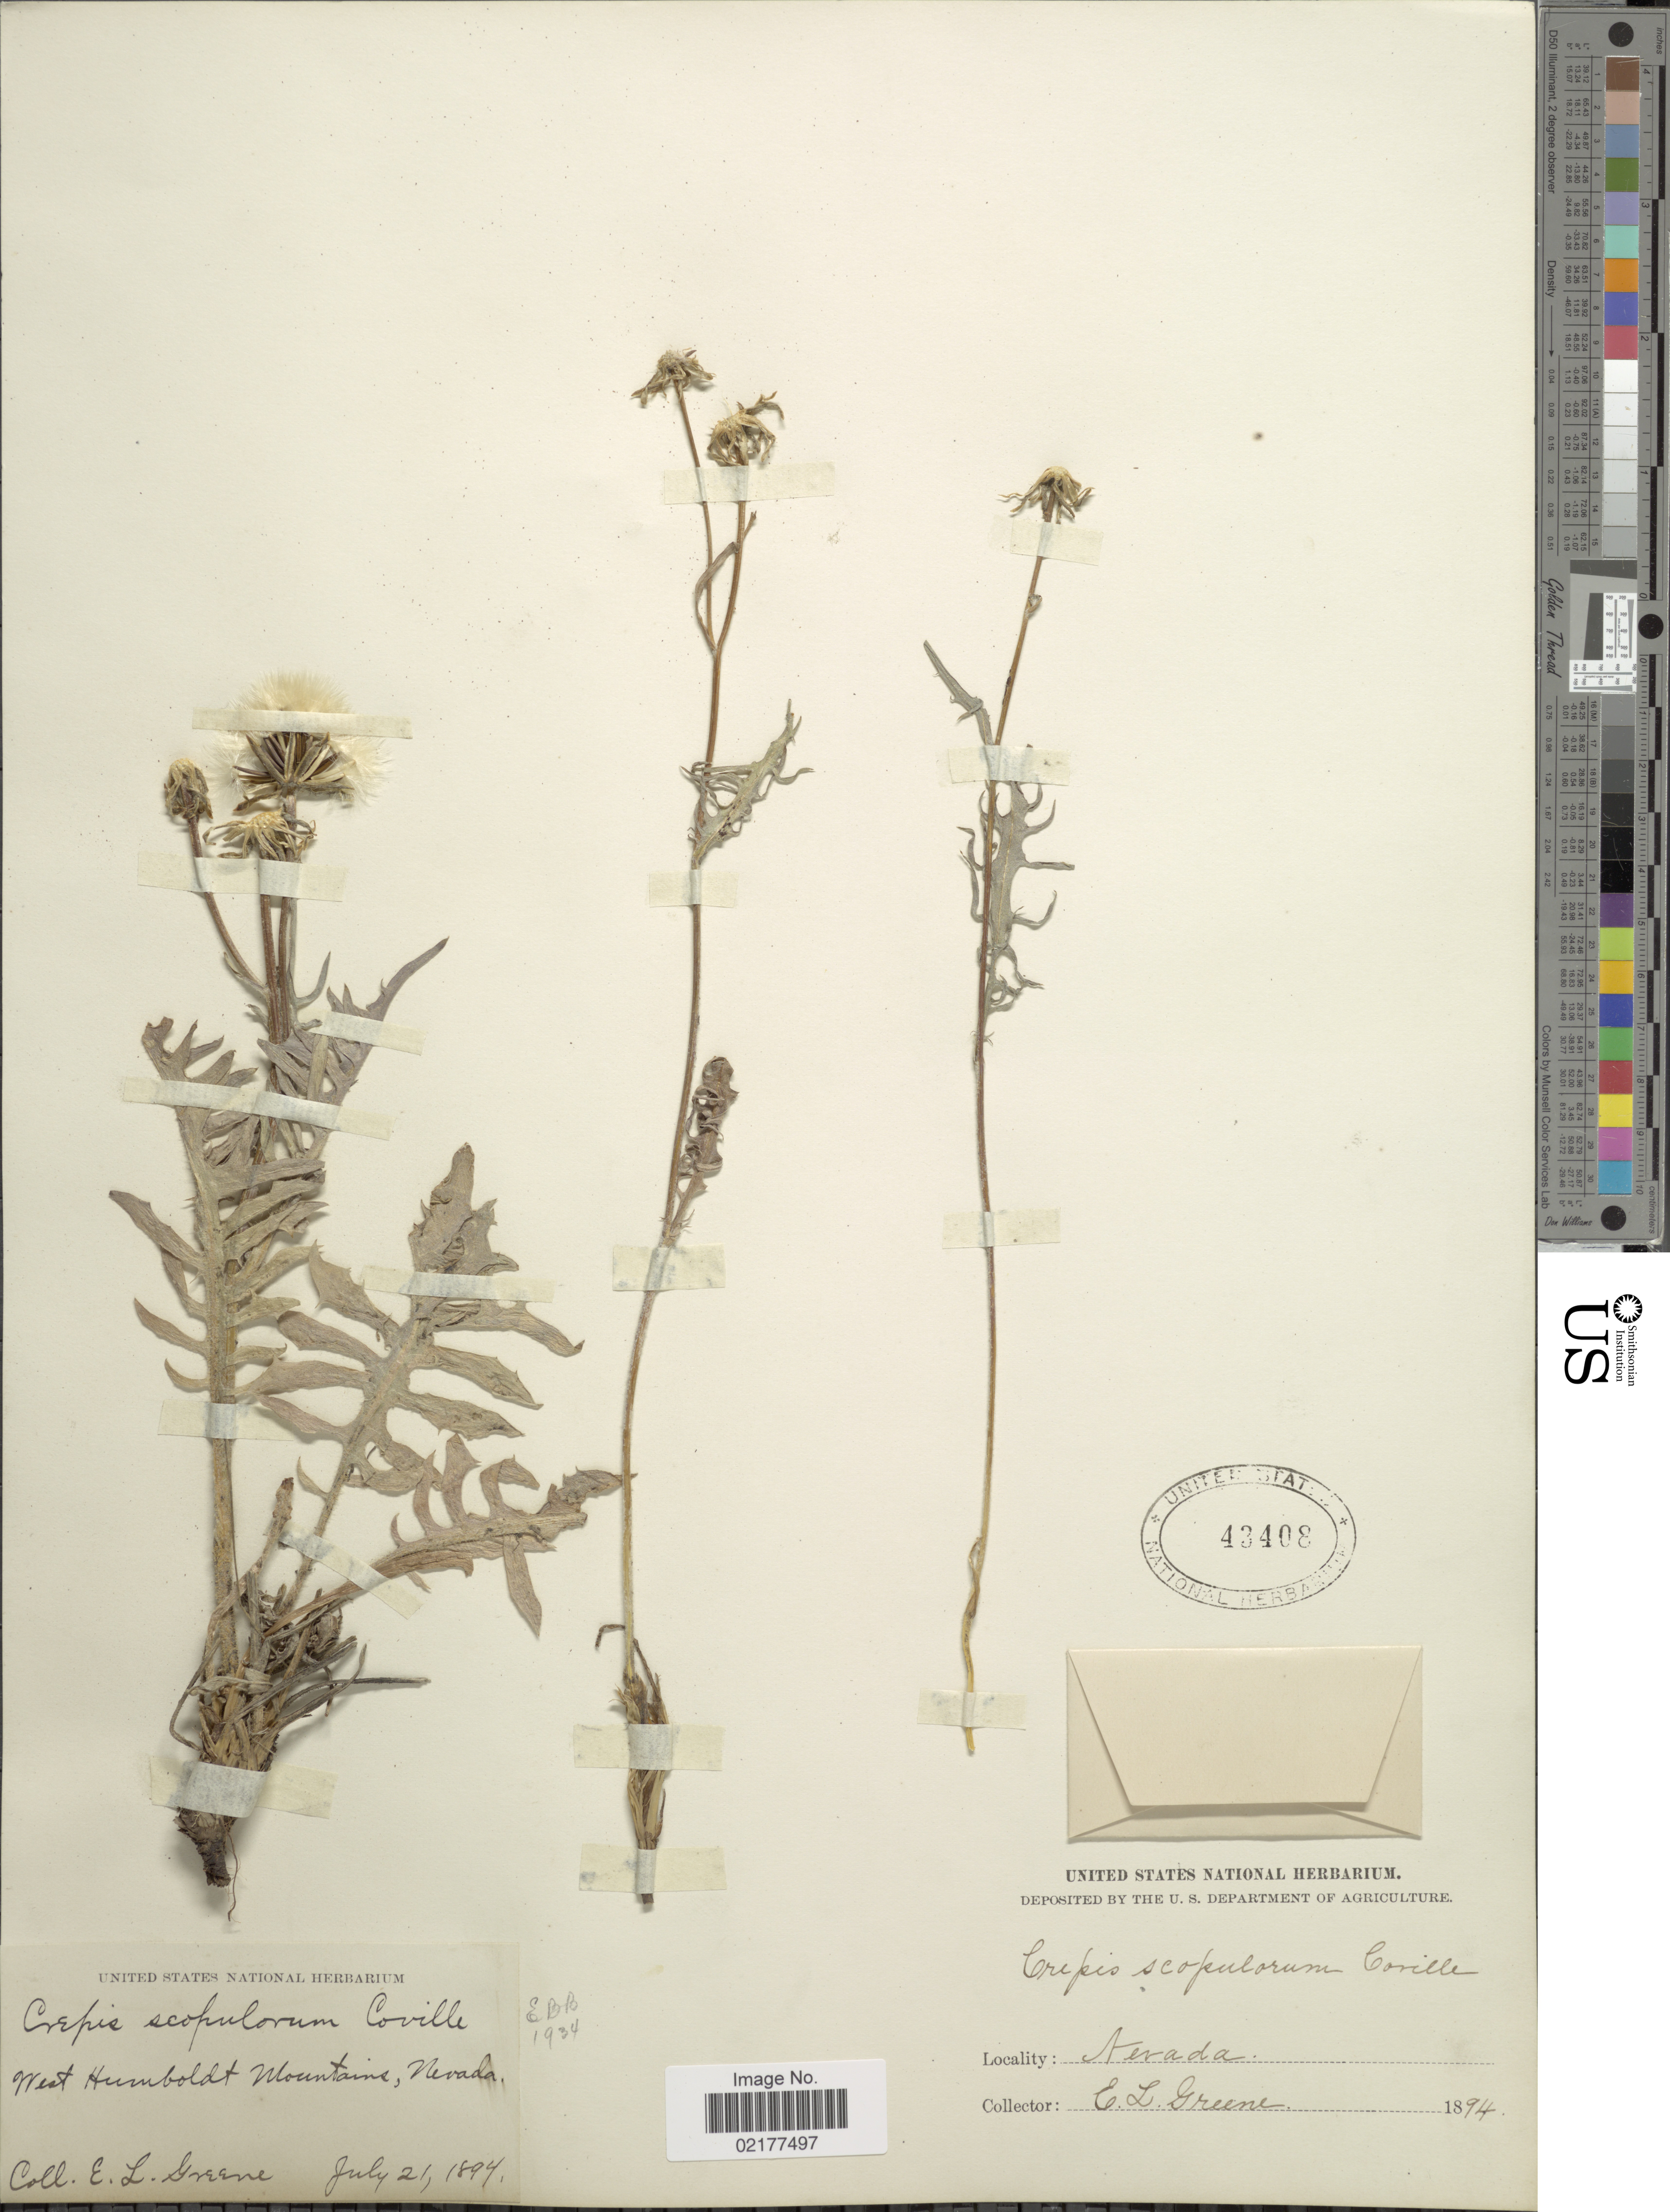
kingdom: Plantae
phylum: Tracheophyta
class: Magnoliopsida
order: Asterales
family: Asteraceae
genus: Crepis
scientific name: Crepis modocensis subsp. modocensis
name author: Greene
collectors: E. L. Greene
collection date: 1894-07-21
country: United States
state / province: Nevada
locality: West Humboldt Mountains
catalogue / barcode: US 43408